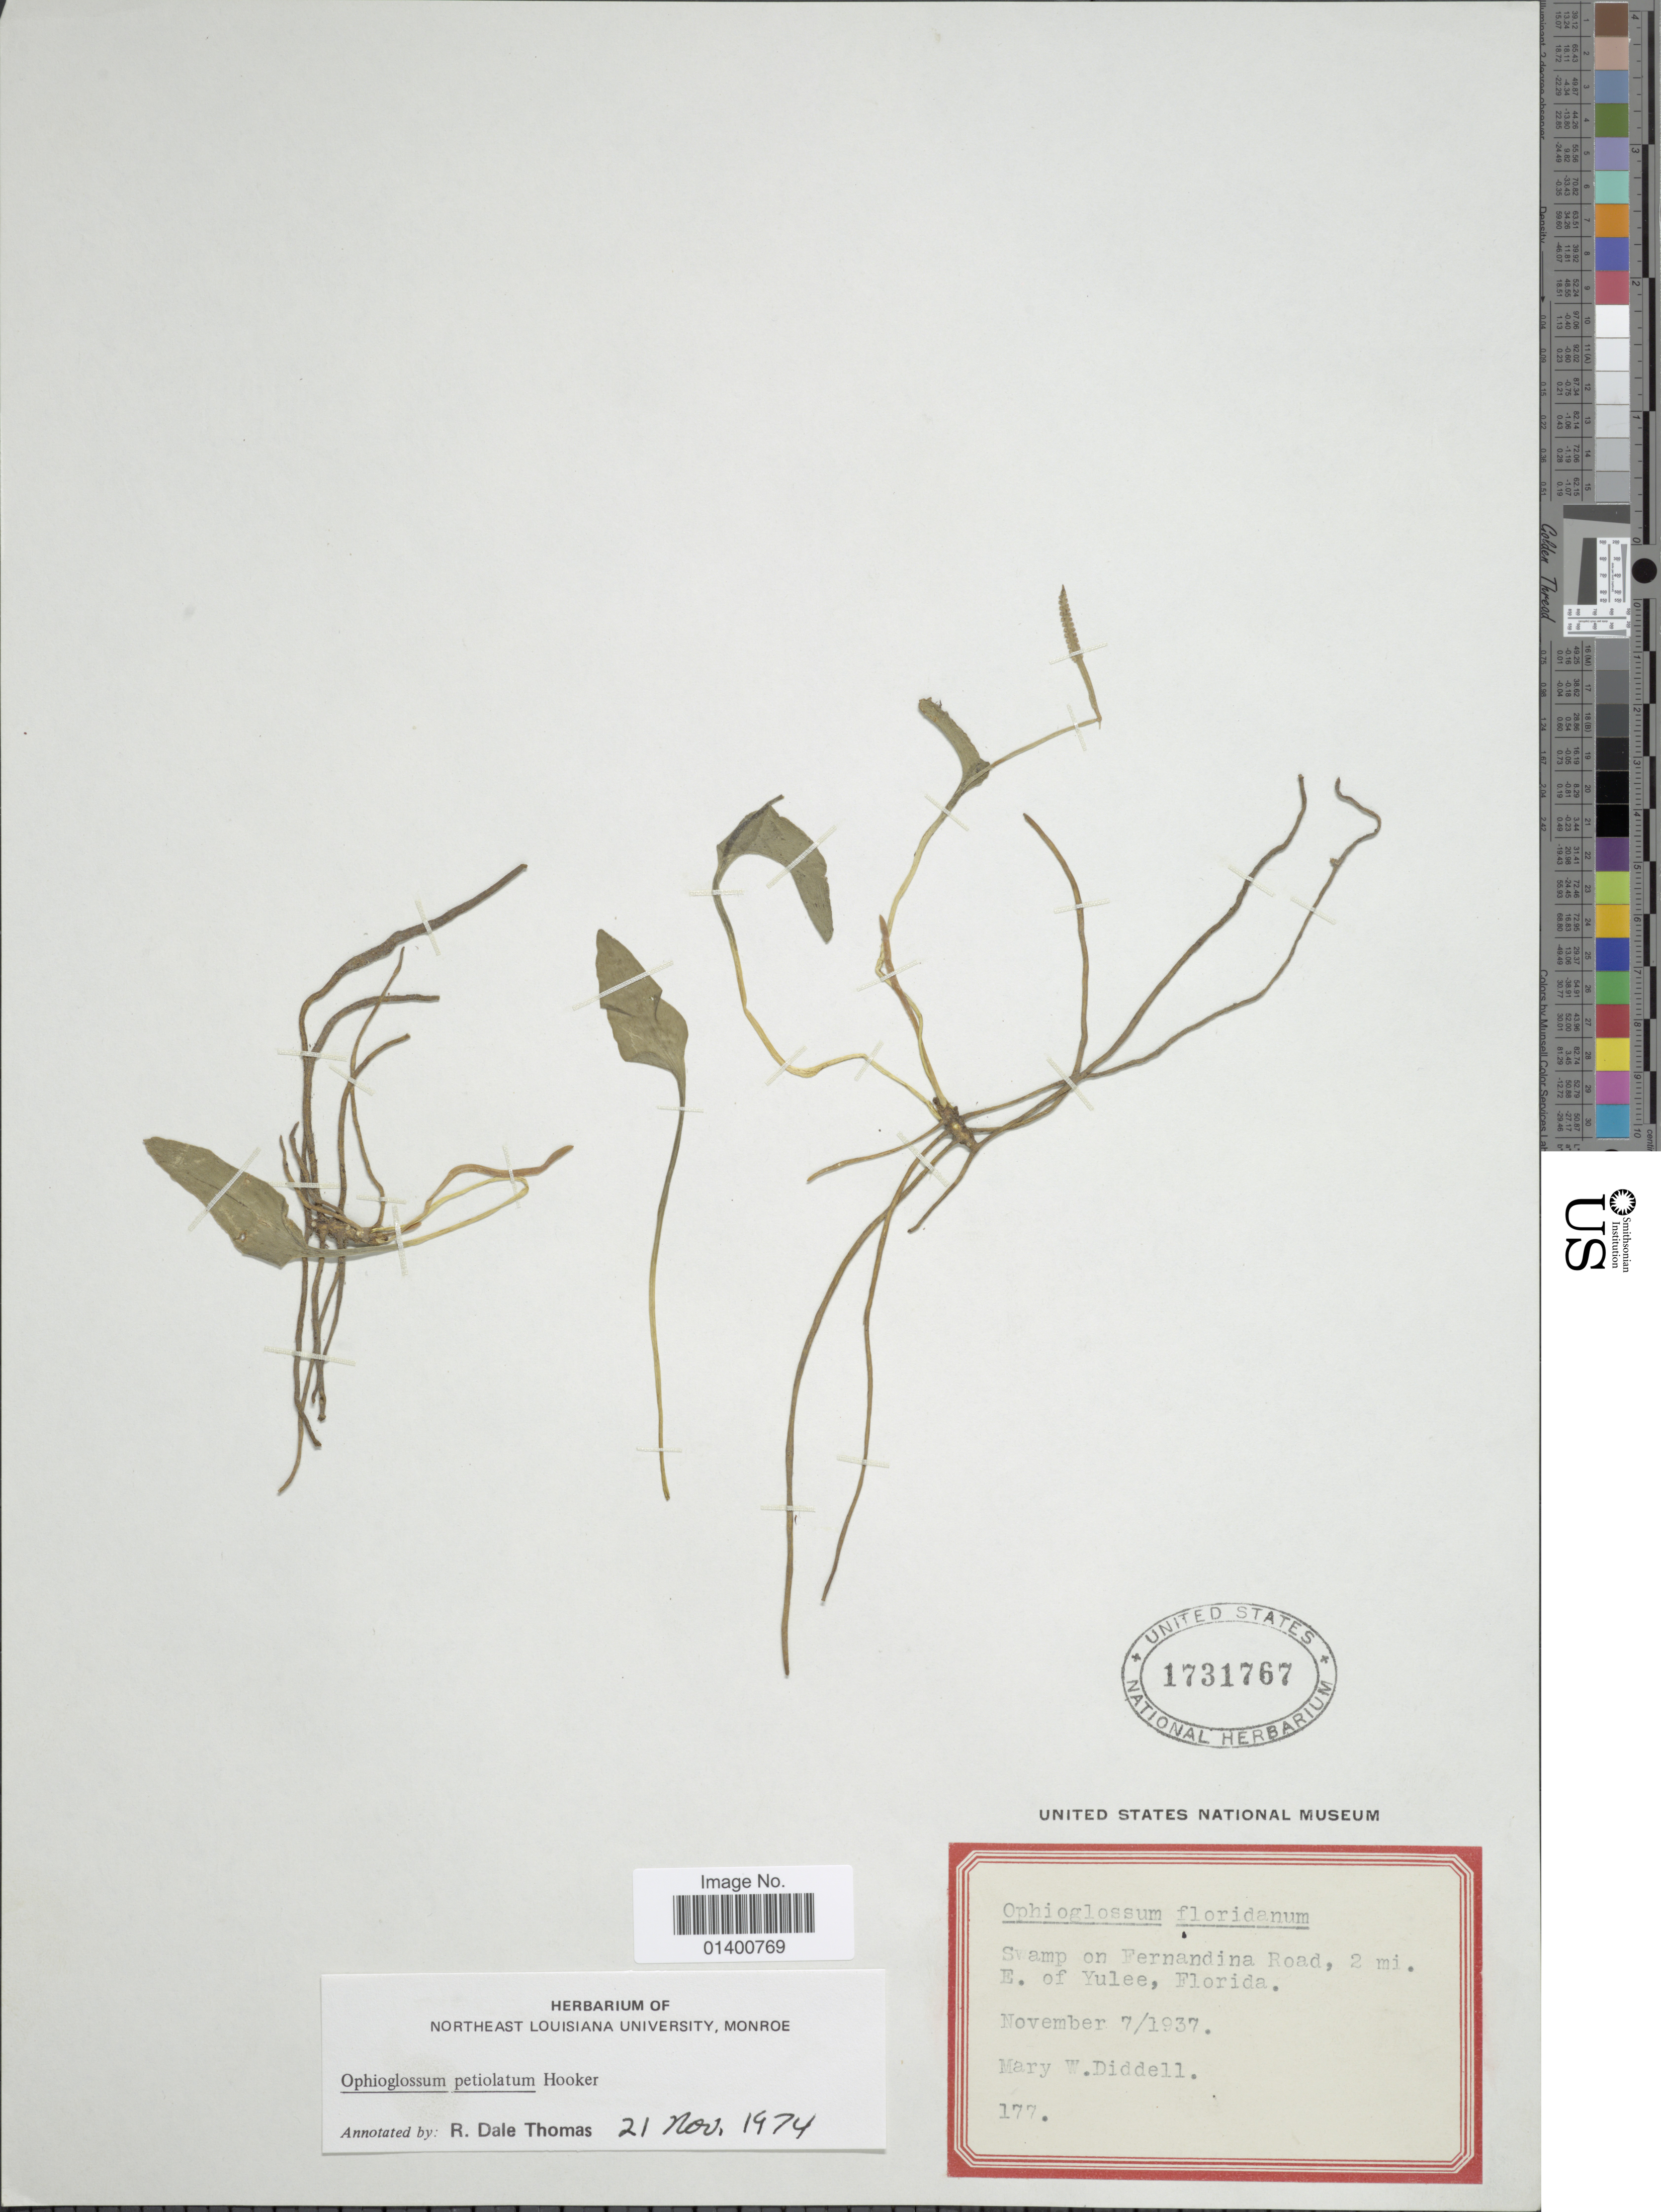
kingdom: Plantae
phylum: Tracheophyta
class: Polypodiopsida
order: Ophioglossales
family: Ophioglossaceae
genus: Ophioglossum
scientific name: Ophioglossum petiolatum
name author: Hook.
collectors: M. Diddell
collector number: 177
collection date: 1937-11-07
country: United States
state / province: Florida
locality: Swamp on Fernandina Road, 2 mi. E. of Yulee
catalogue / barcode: US 1731767